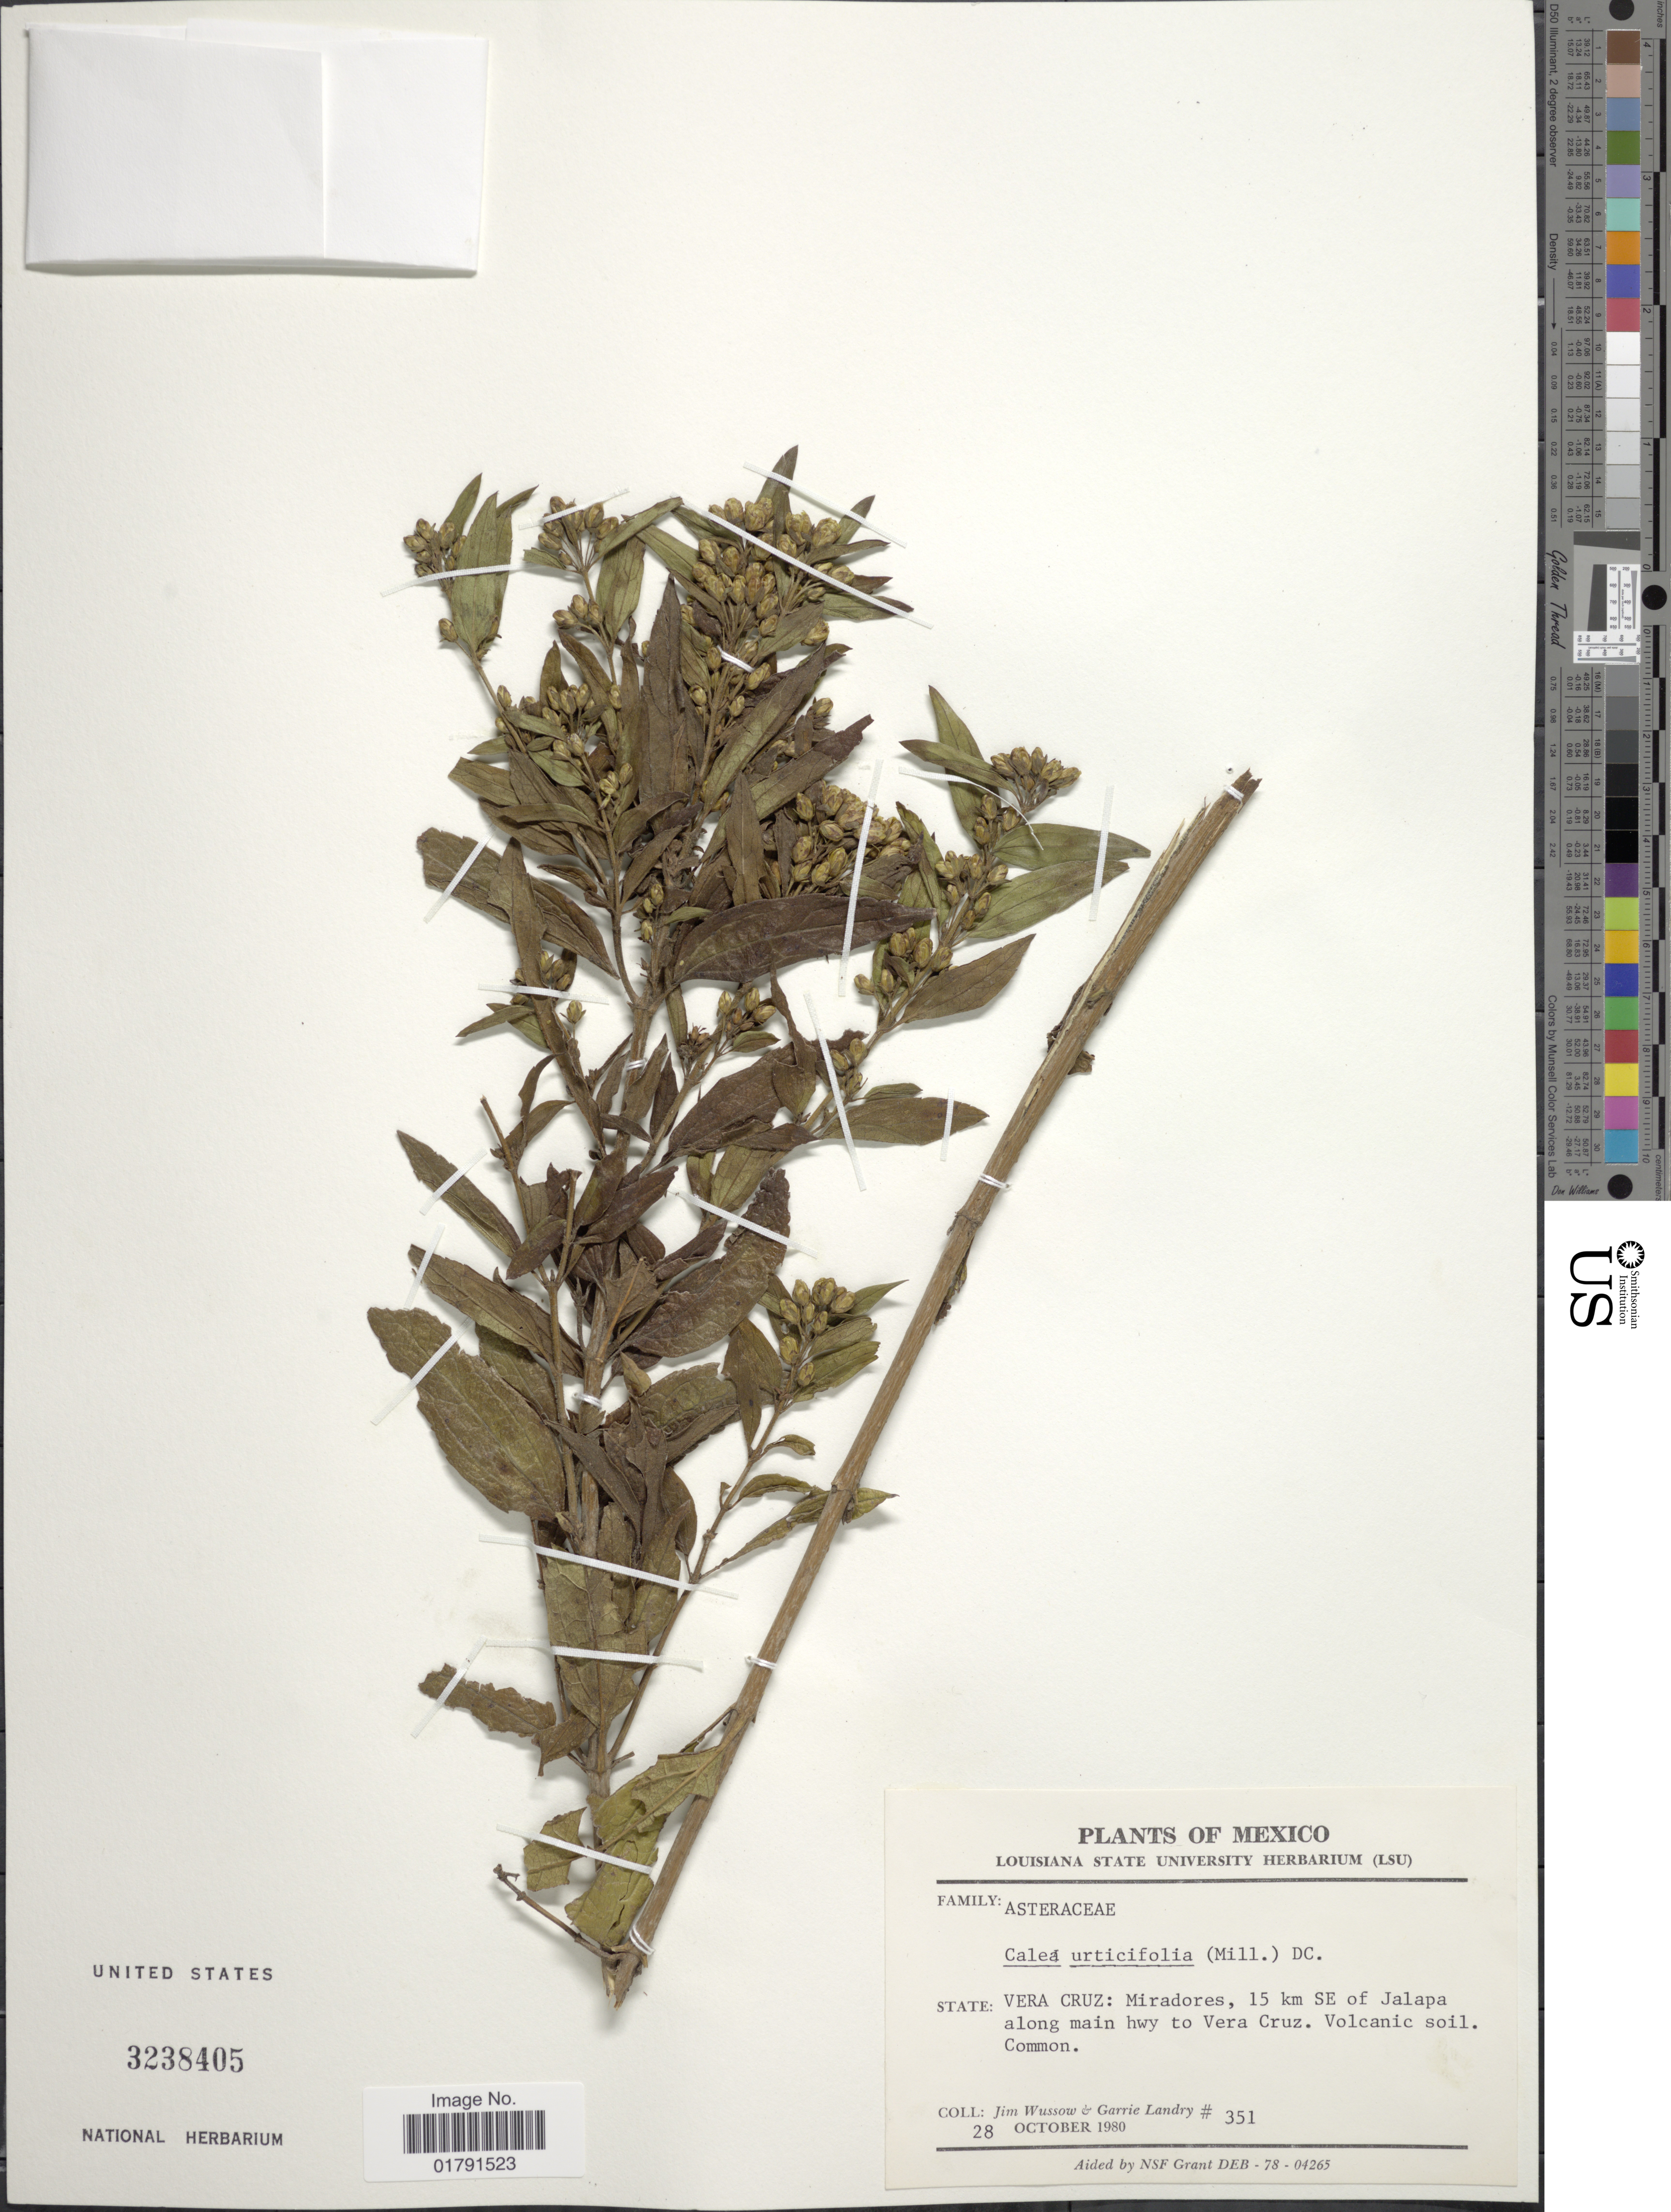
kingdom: Plantae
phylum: Tracheophyta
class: Magnoliopsida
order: Asterales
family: Asteraceae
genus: Calea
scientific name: Calea urticifolia var. urticifolia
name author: (Mill.) DC.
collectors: J. Wussow & G. P. Landry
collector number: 351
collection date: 1980-10-28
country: Mexico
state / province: Veracruz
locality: State Vera Cruz, Miradores, 15 km SE of Jalapa along main hwy to Vera Cruz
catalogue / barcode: US 3238405